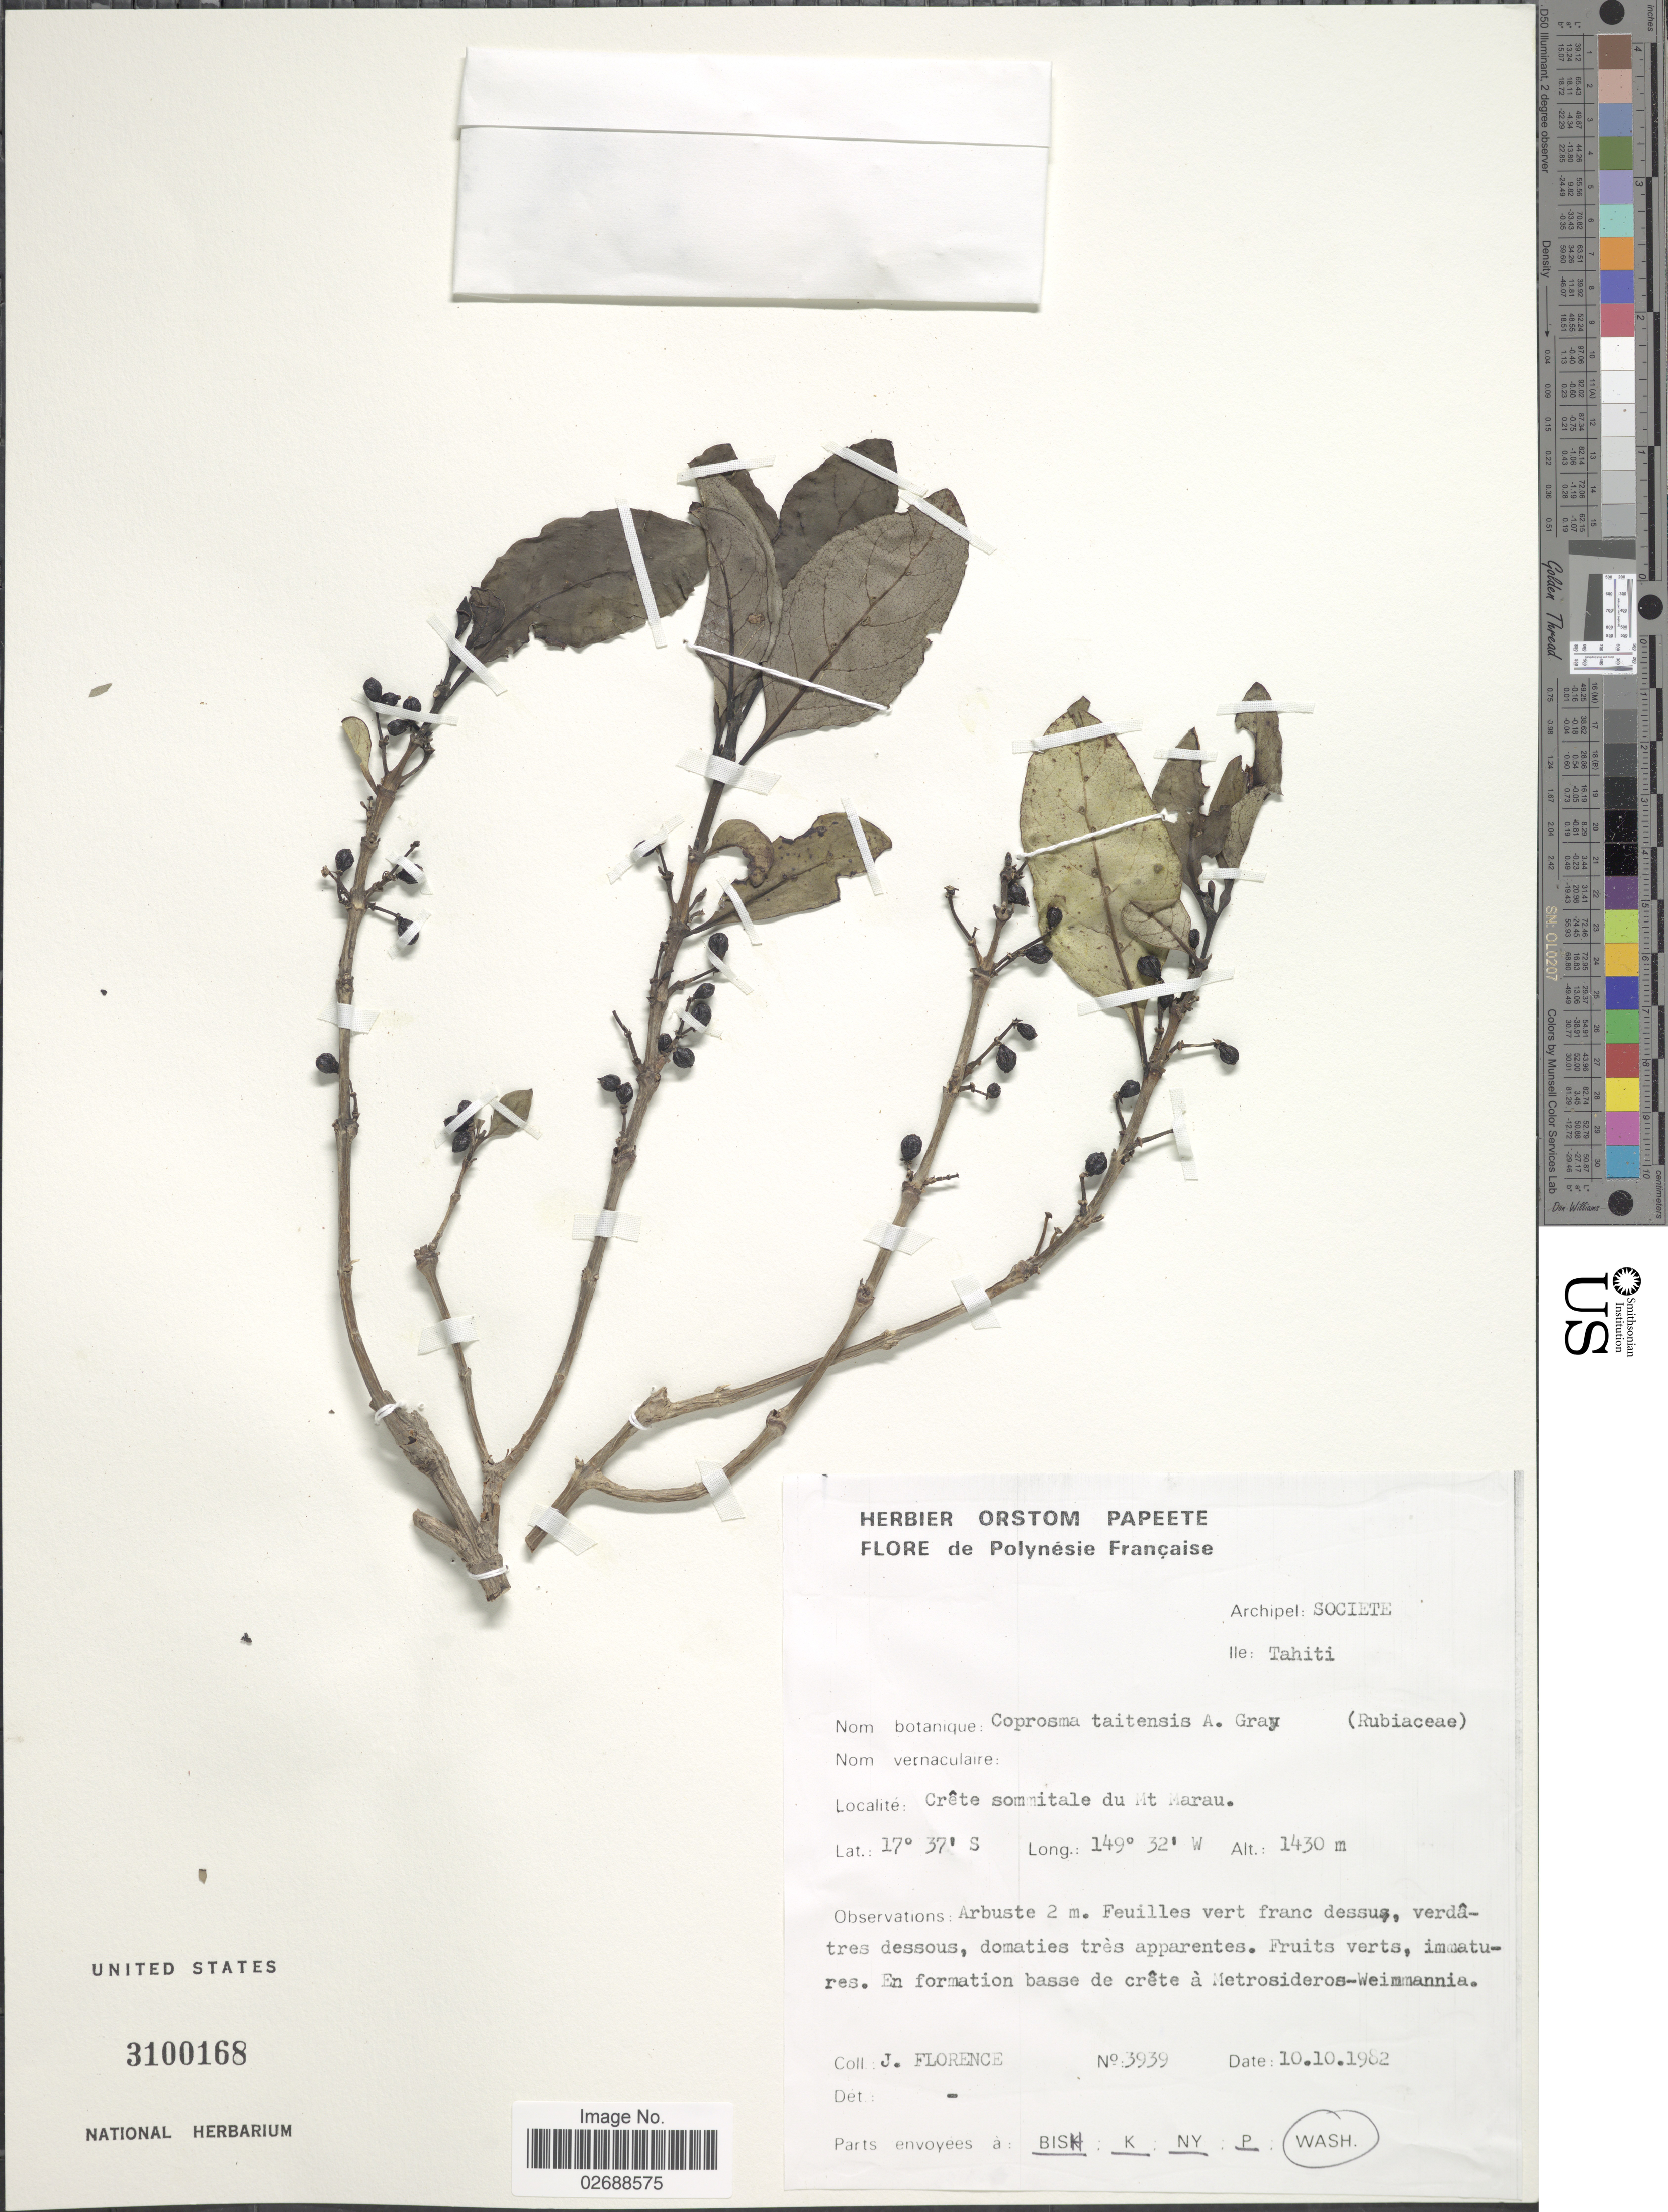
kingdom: Plantae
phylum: Tracheophyta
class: Magnoliopsida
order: Gentianales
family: Rubiaceae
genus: Coprosma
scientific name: Coprosma tahitensis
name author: A. Gray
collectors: J. Florence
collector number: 3939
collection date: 1982-10-10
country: French Polynesia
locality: Archipel: Societe. Ile: Tahiti. Crete sommitale du Mt Marau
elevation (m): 1430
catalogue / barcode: US 3100168